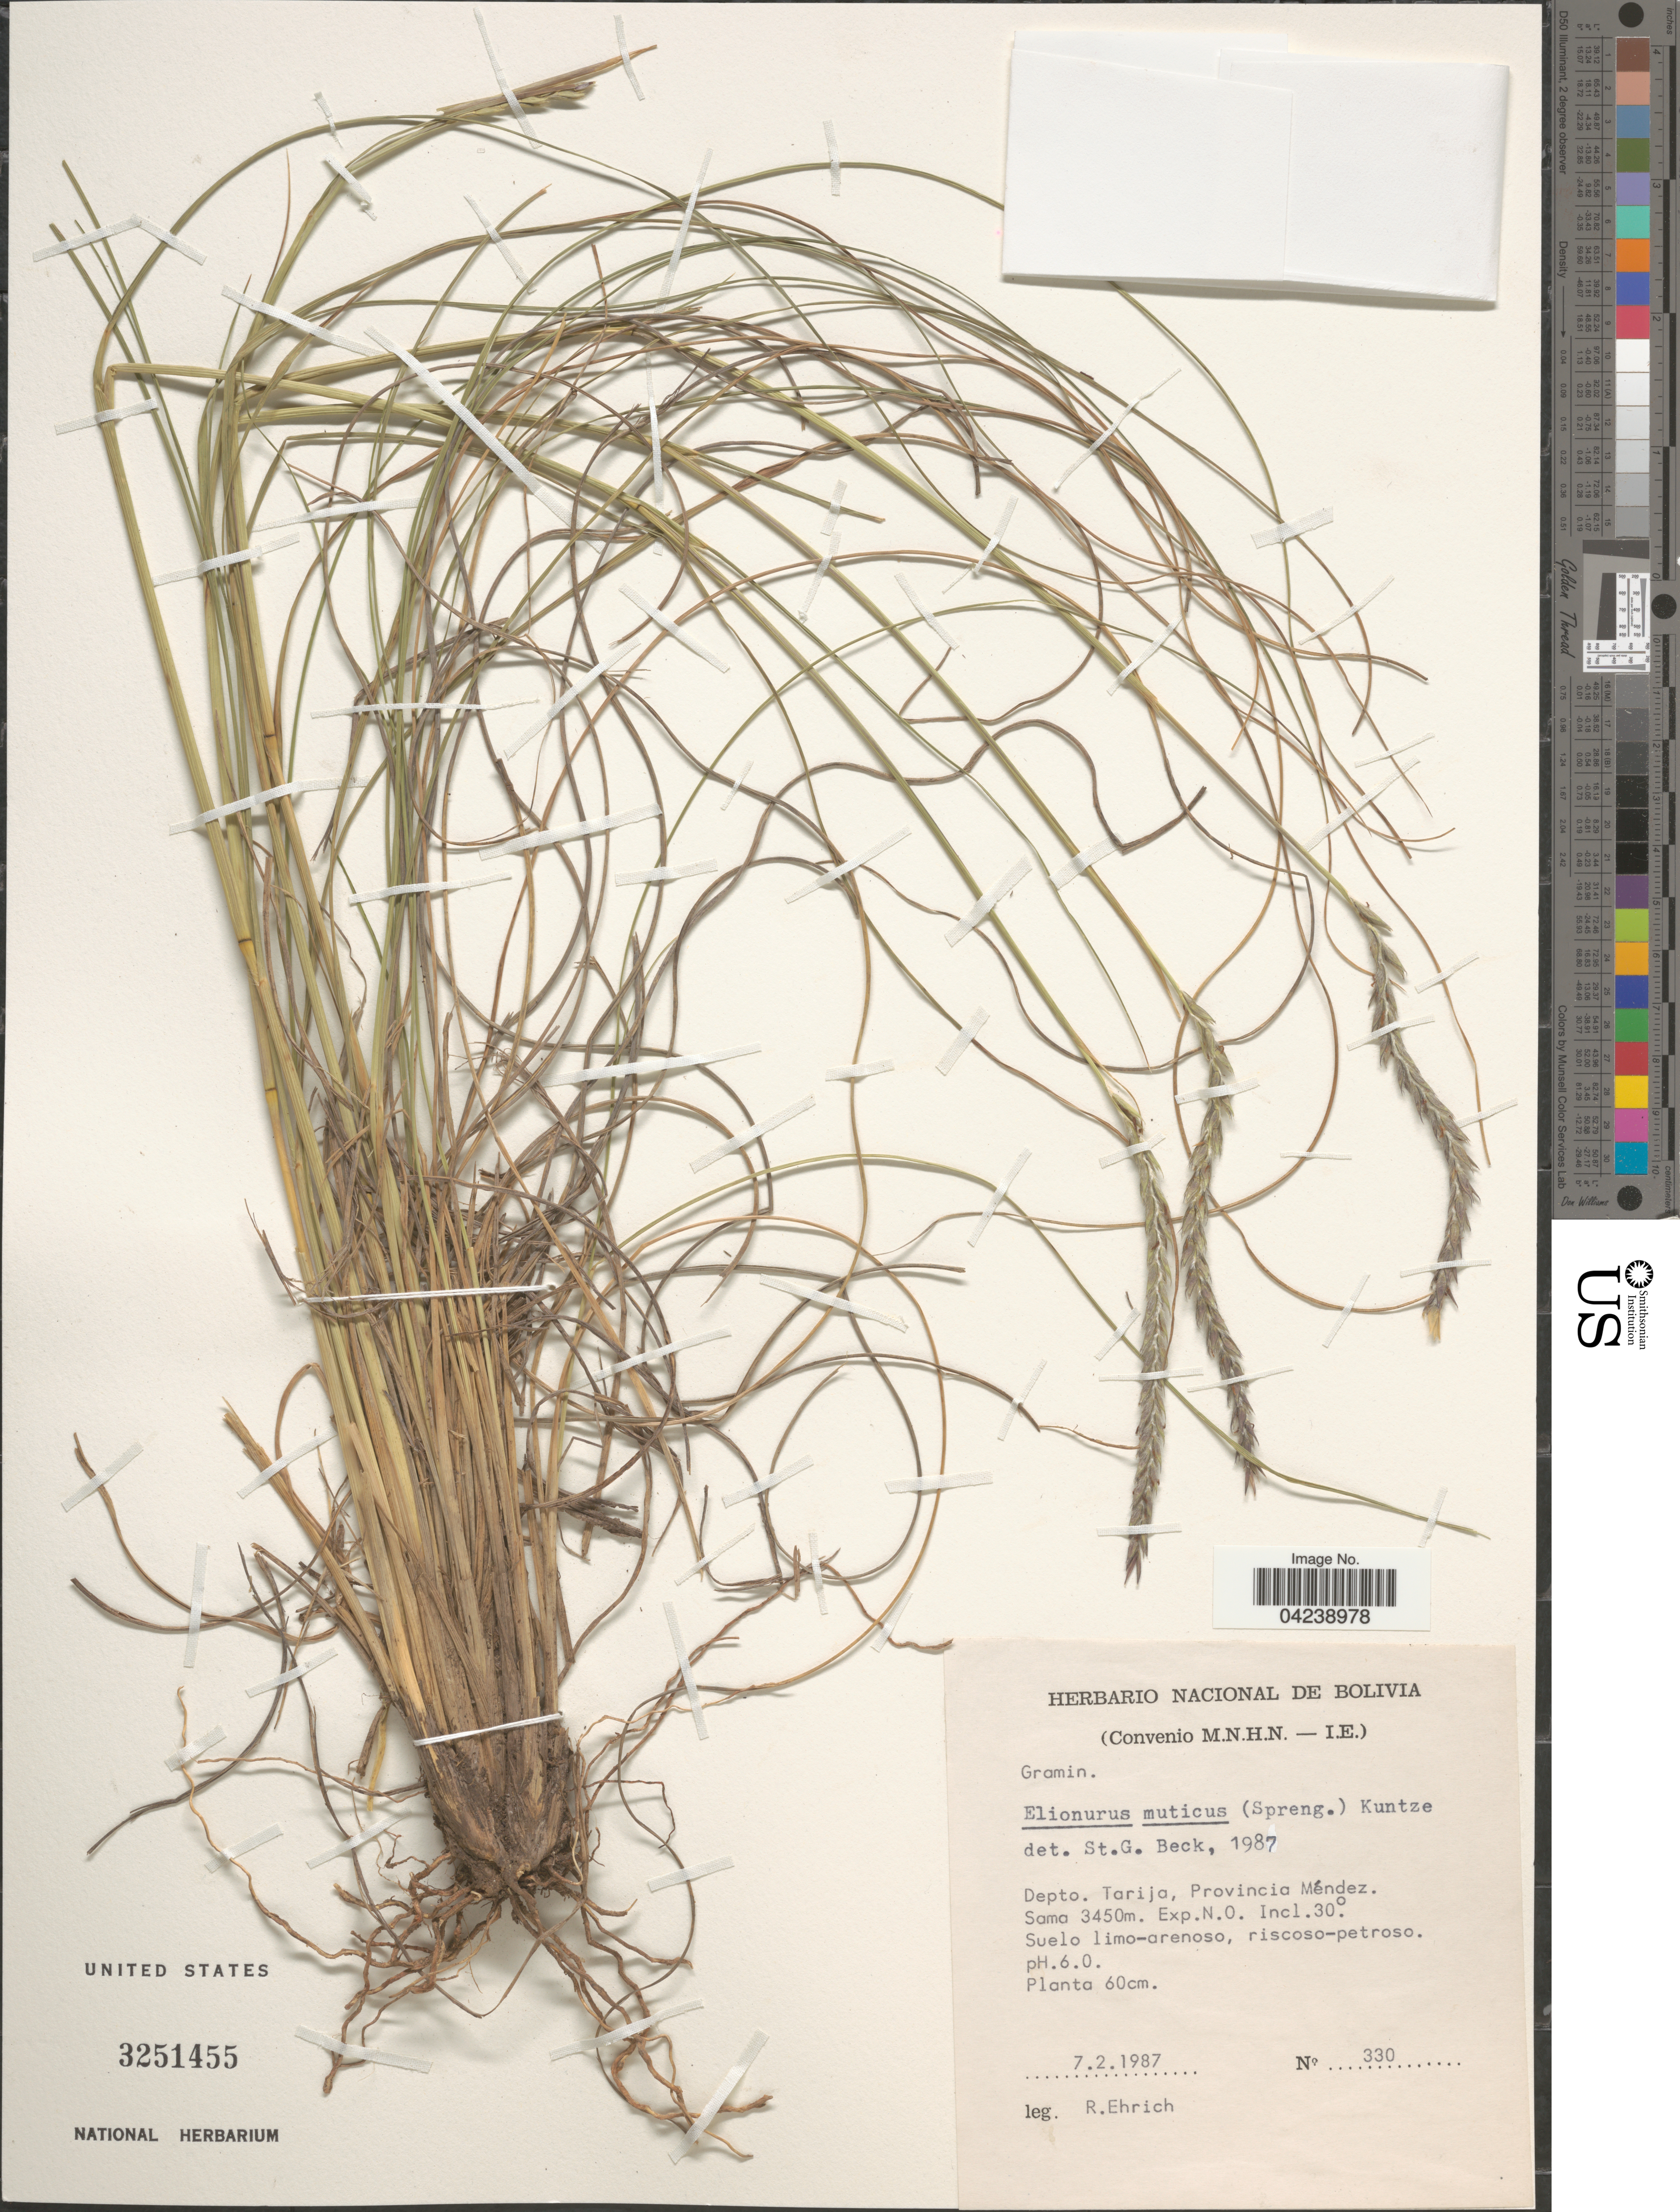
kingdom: Plantae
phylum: Tracheophyta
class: Liliopsida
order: Poales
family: Poaceae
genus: Elionurus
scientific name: Elionurus muticus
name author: (Spreng.) Kuntze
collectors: R. Ehrich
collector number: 330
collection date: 1987-02-07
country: Bolivia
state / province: Tarija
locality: Depto. Tarija, Provincia Méndez. Exp. N.O. Incl. 30°.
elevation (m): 3450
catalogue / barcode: US 3251455